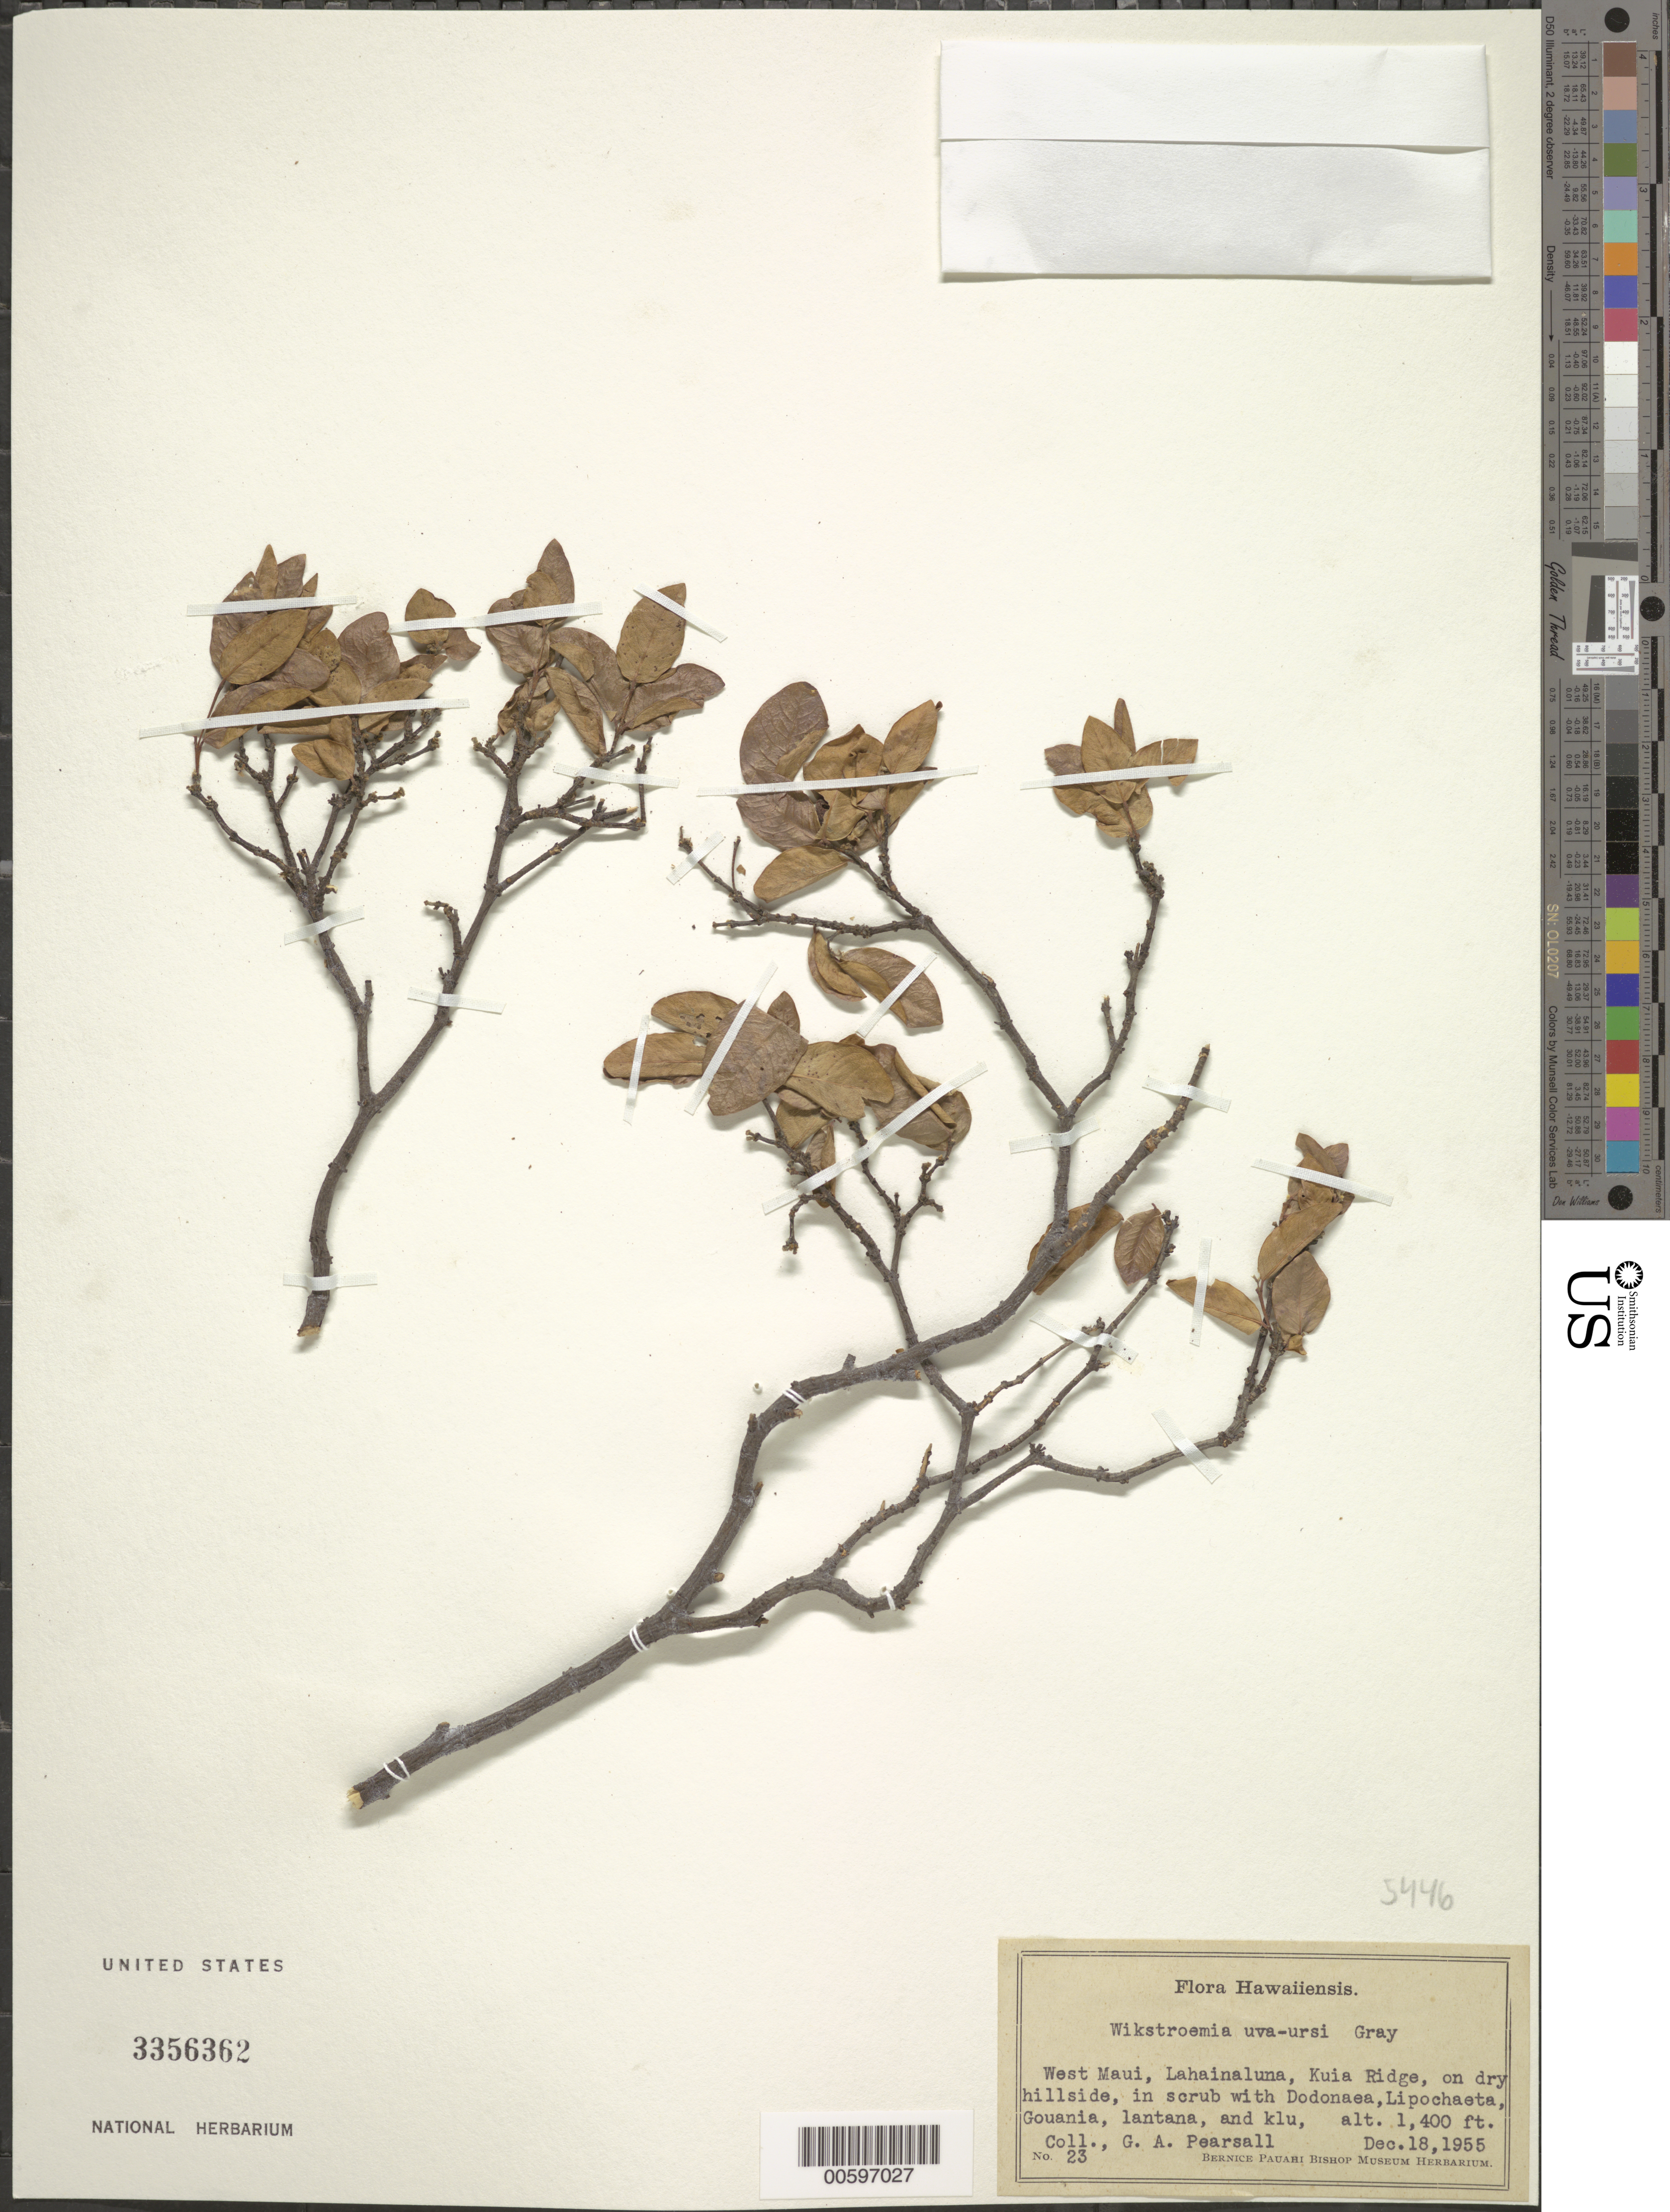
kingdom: Plantae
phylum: Tracheophyta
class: Magnoliopsida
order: Malvales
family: Thymelaeaceae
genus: Wikstroemia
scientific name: Wikstroemia uva-ursi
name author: A. Gray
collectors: G. Pearsall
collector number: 23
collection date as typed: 18 Dec 1955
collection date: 1955-12-18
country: United States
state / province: Hawaii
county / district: Maui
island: Maui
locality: W Maui, Lahainaluna, Kuia Ridge.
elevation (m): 427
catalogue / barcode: US 3356362